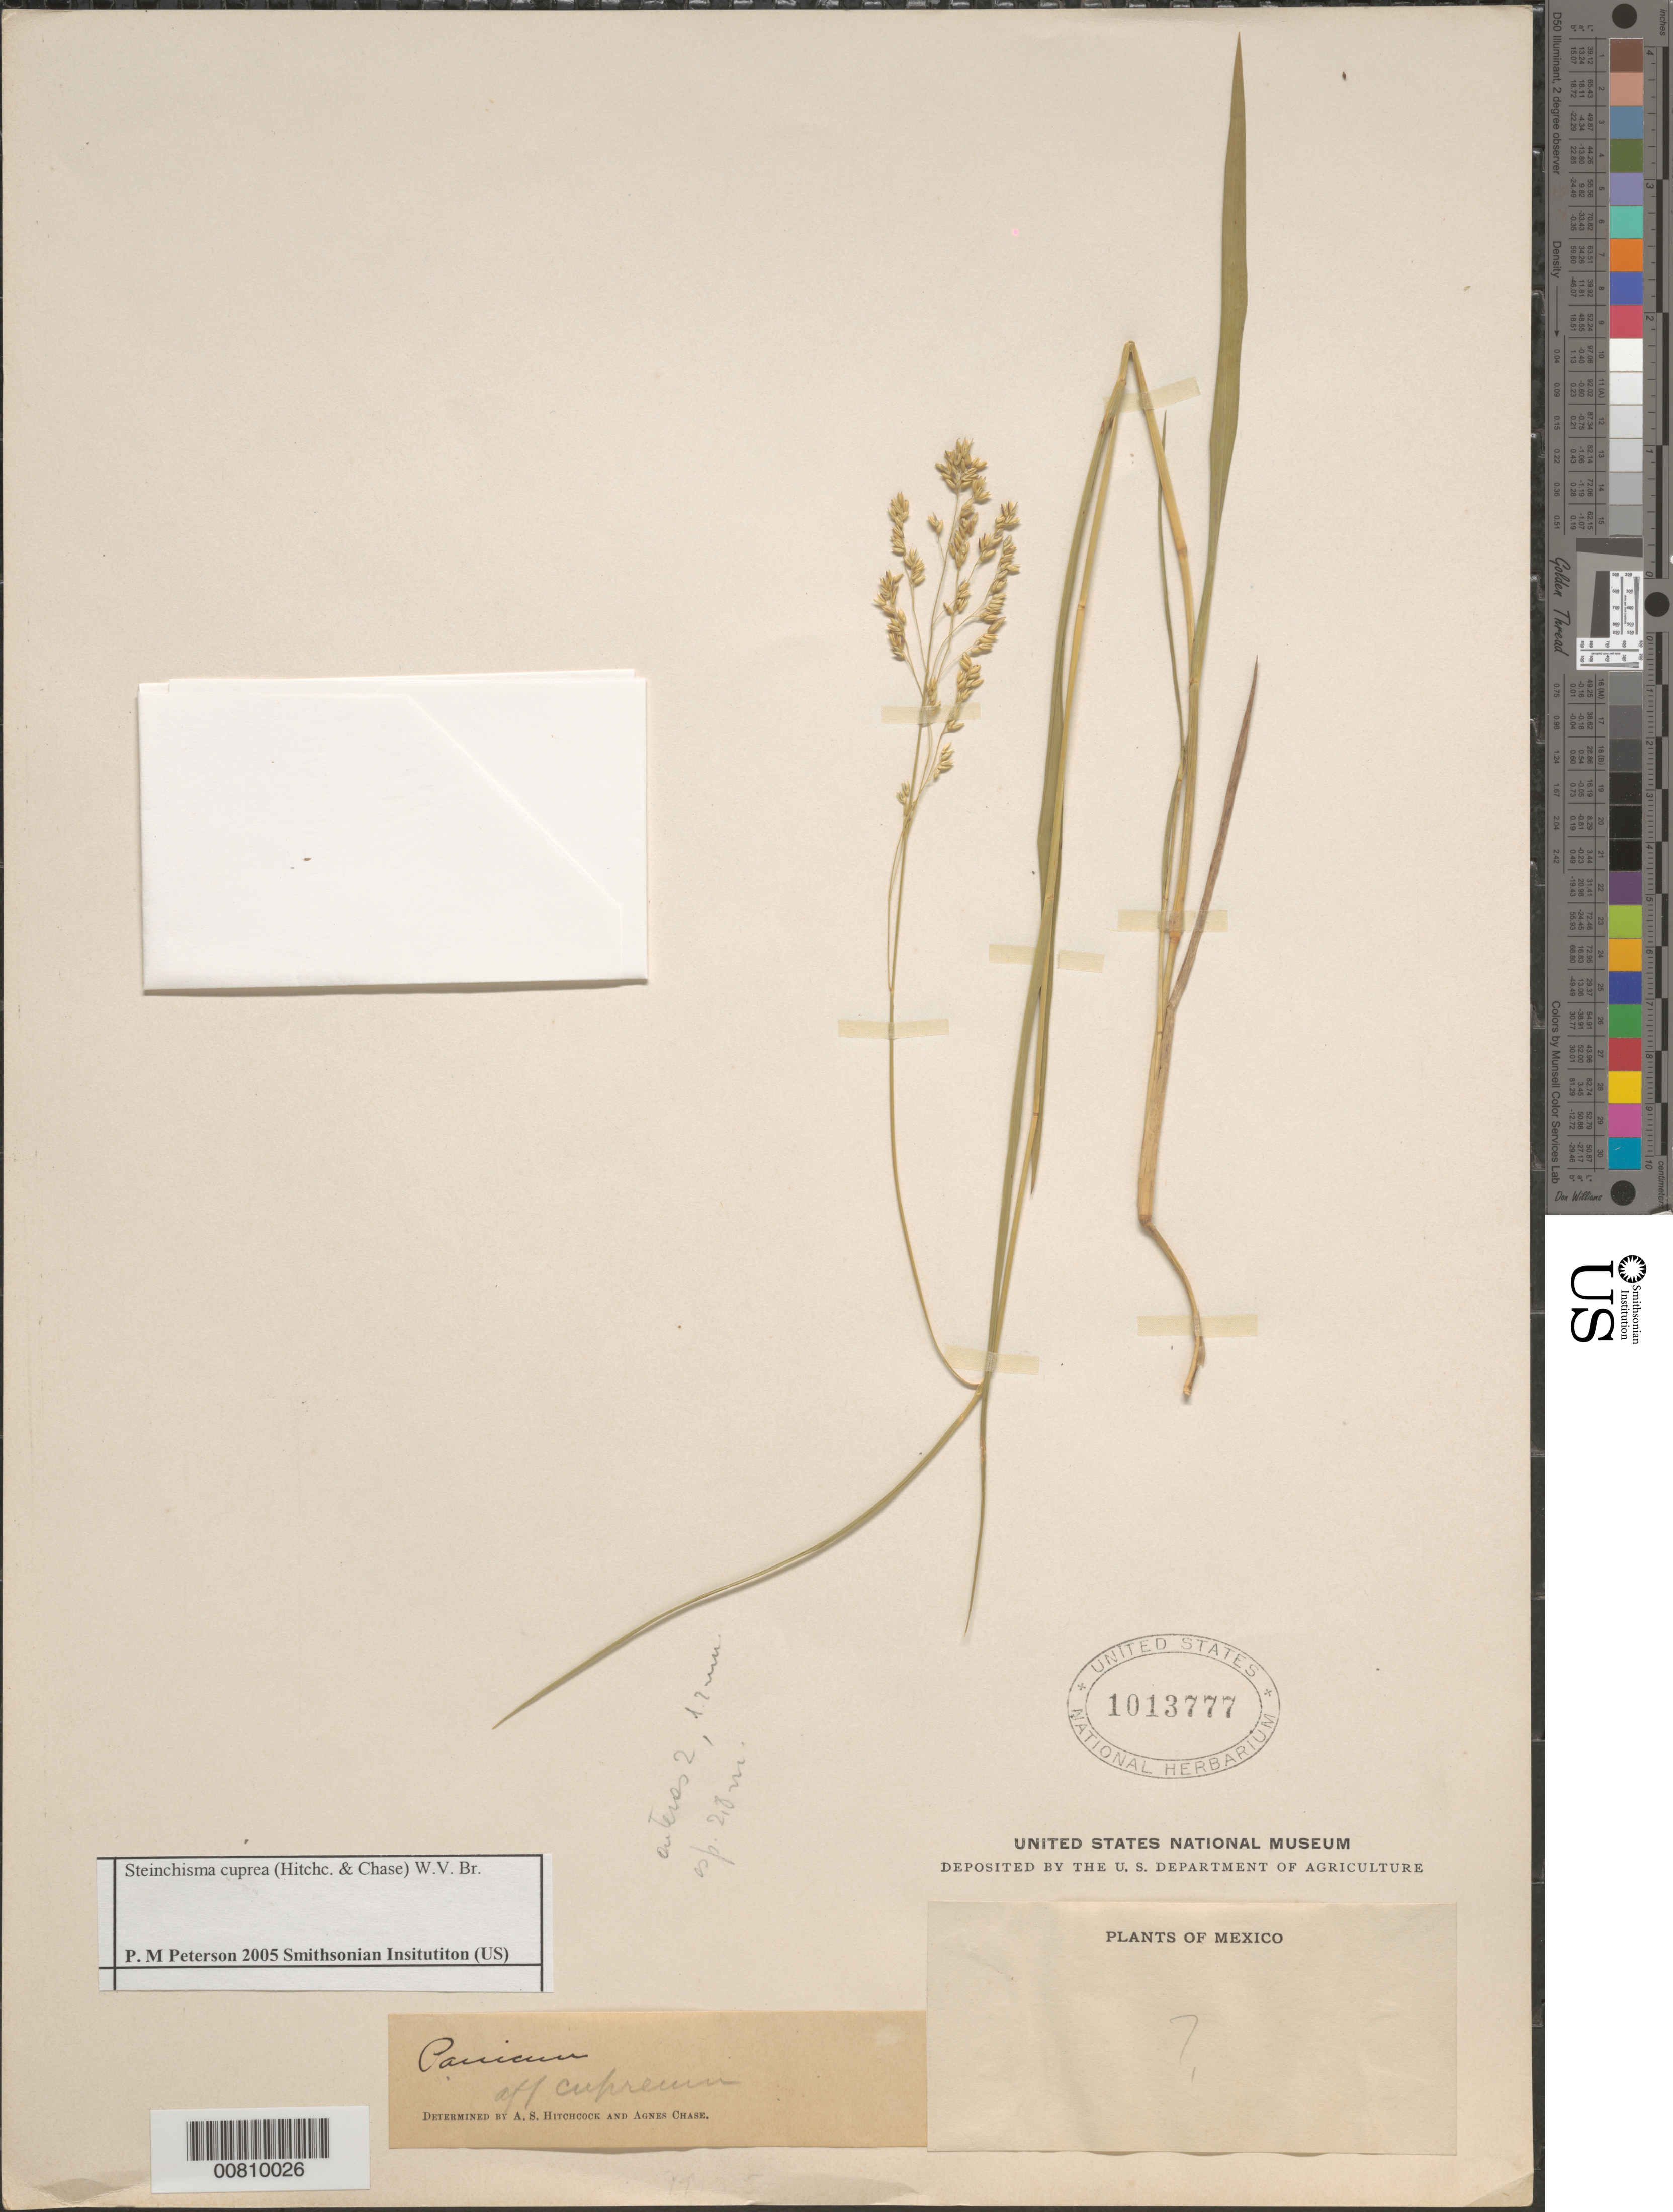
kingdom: Plantae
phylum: Tracheophyta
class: Liliopsida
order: Poales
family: Poaceae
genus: Steinchisma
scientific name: Steinchisma cupreum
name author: (Hitchc. & Chase) W.V. Br.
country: Mexico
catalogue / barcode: US 1013777